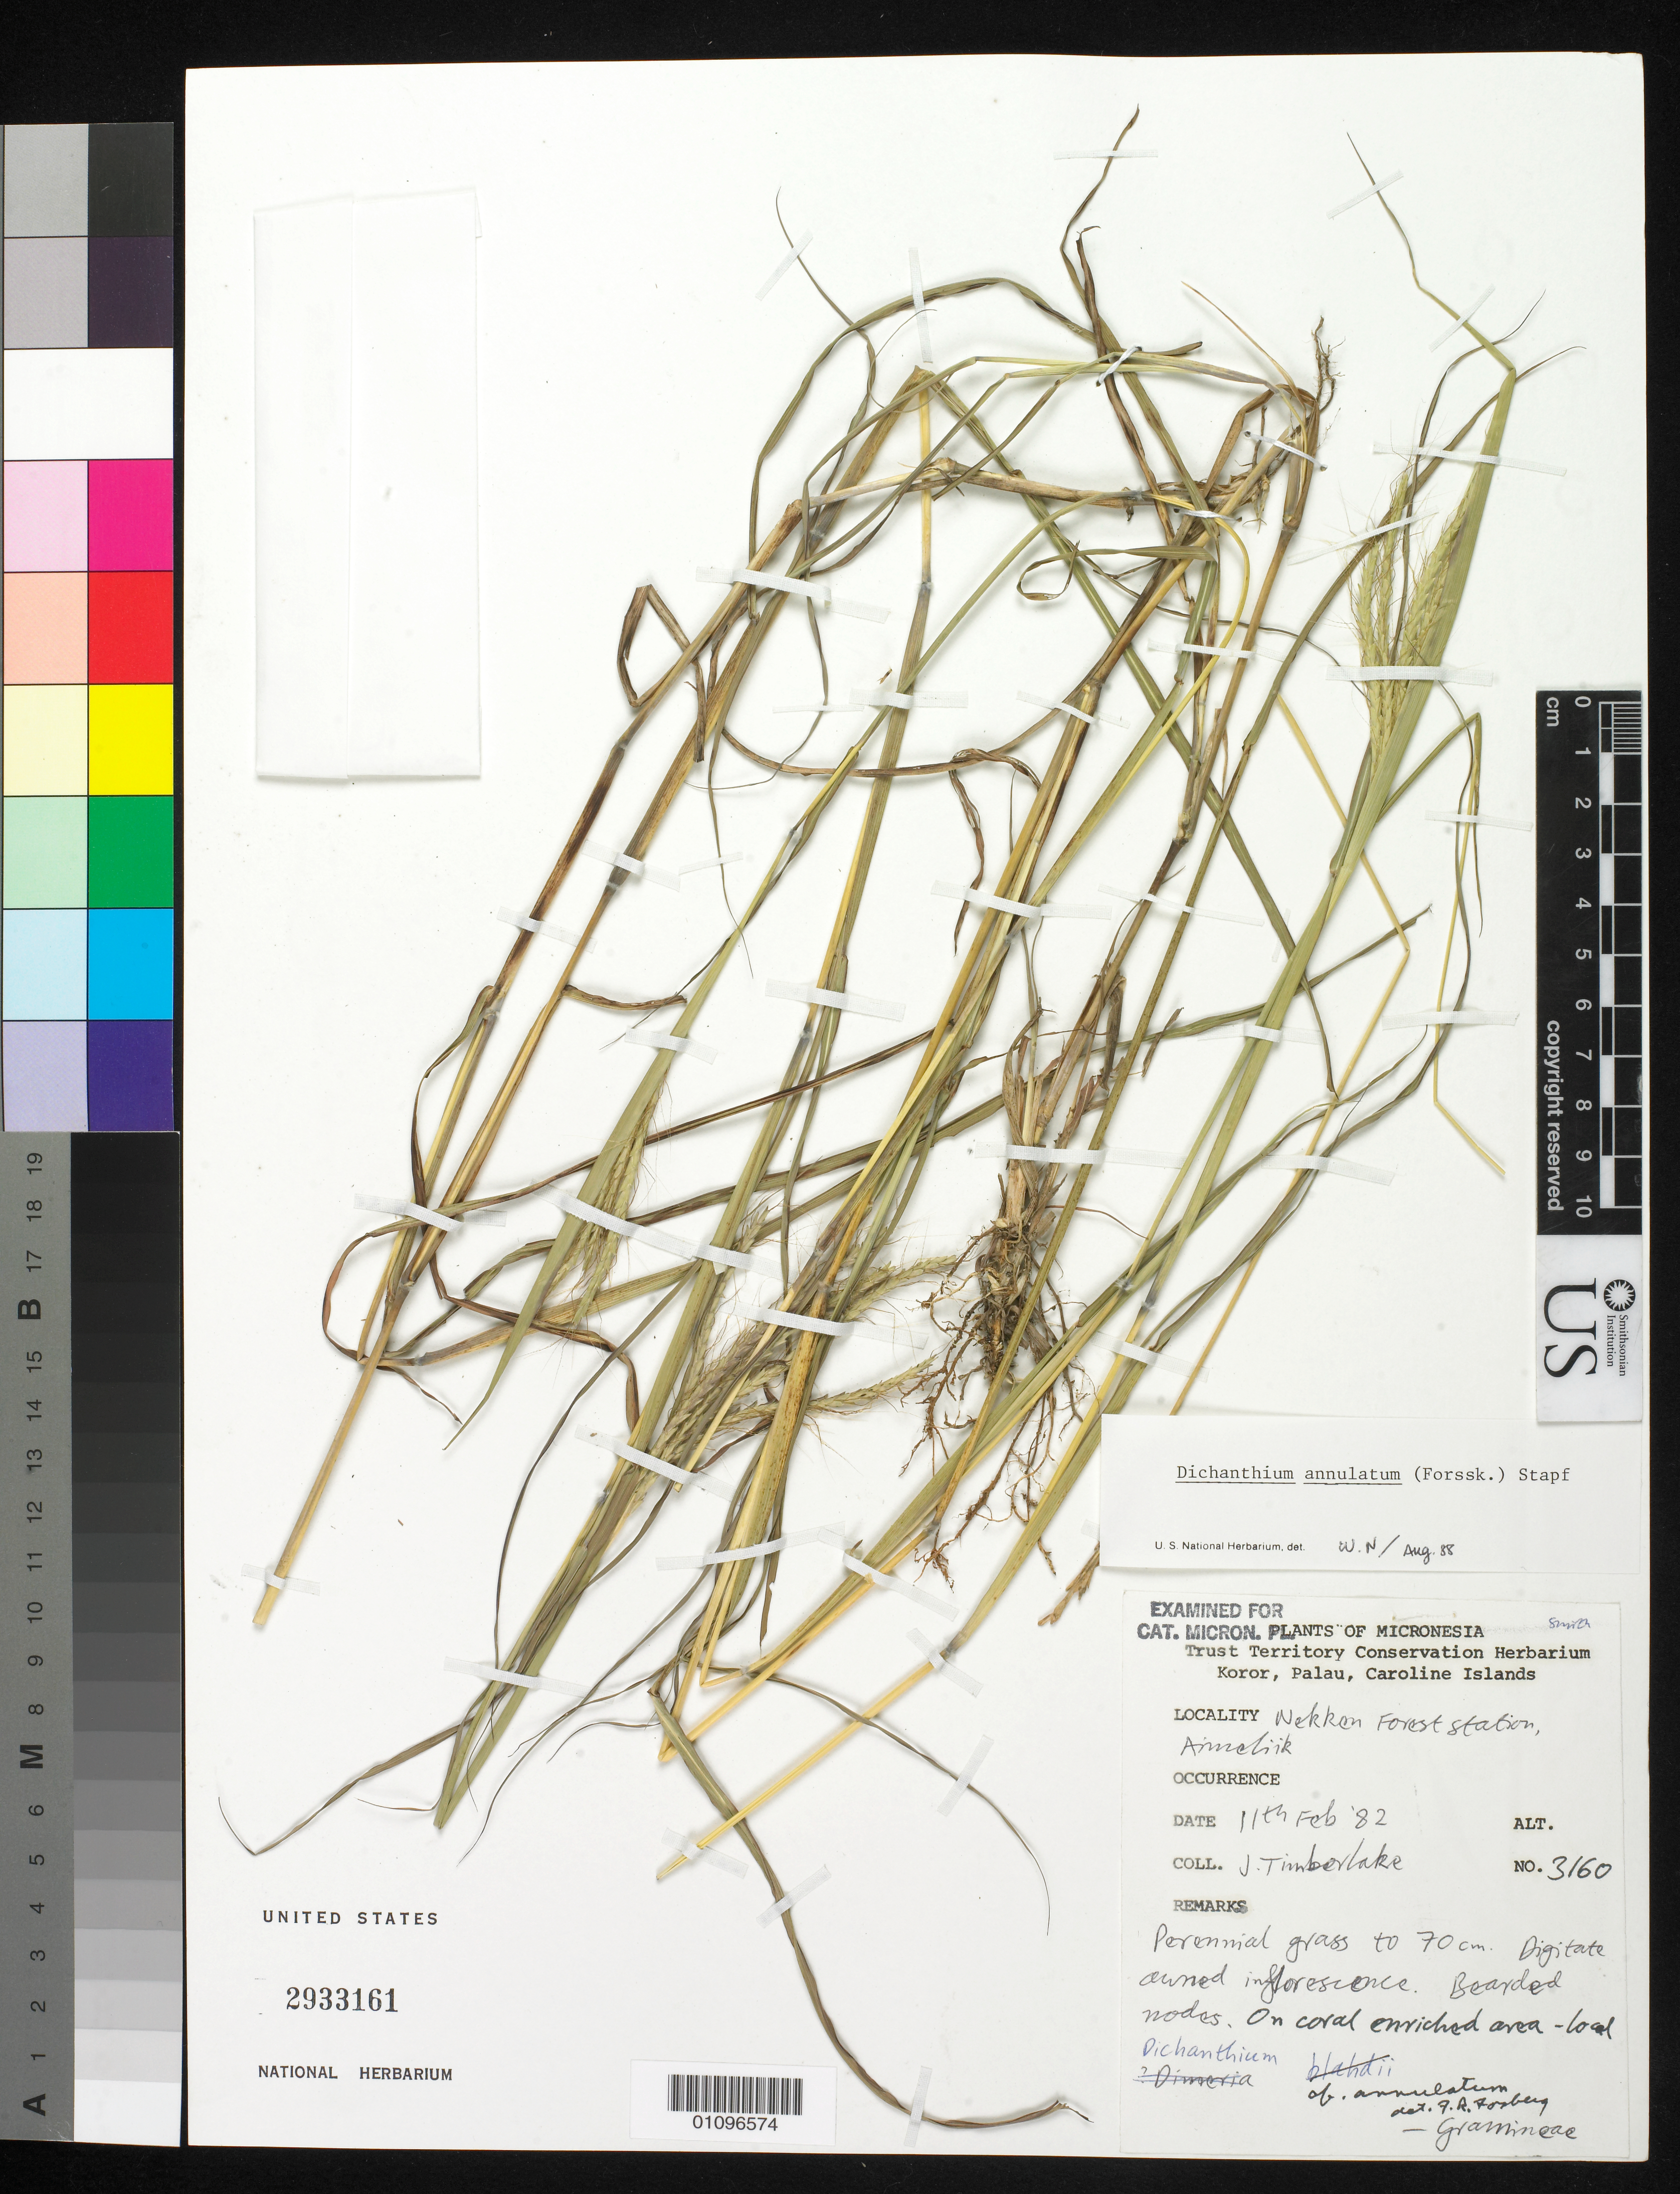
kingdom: Plantae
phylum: Tracheophyta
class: Liliopsida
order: Poales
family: Poaceae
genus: Dichanthium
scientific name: Dichanthium annulatum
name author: (Forssk.) Stapf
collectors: J. Timberlake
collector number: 3160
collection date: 1982-02-11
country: Palau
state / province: Koror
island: Oreor (Koror)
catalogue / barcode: US 2933161